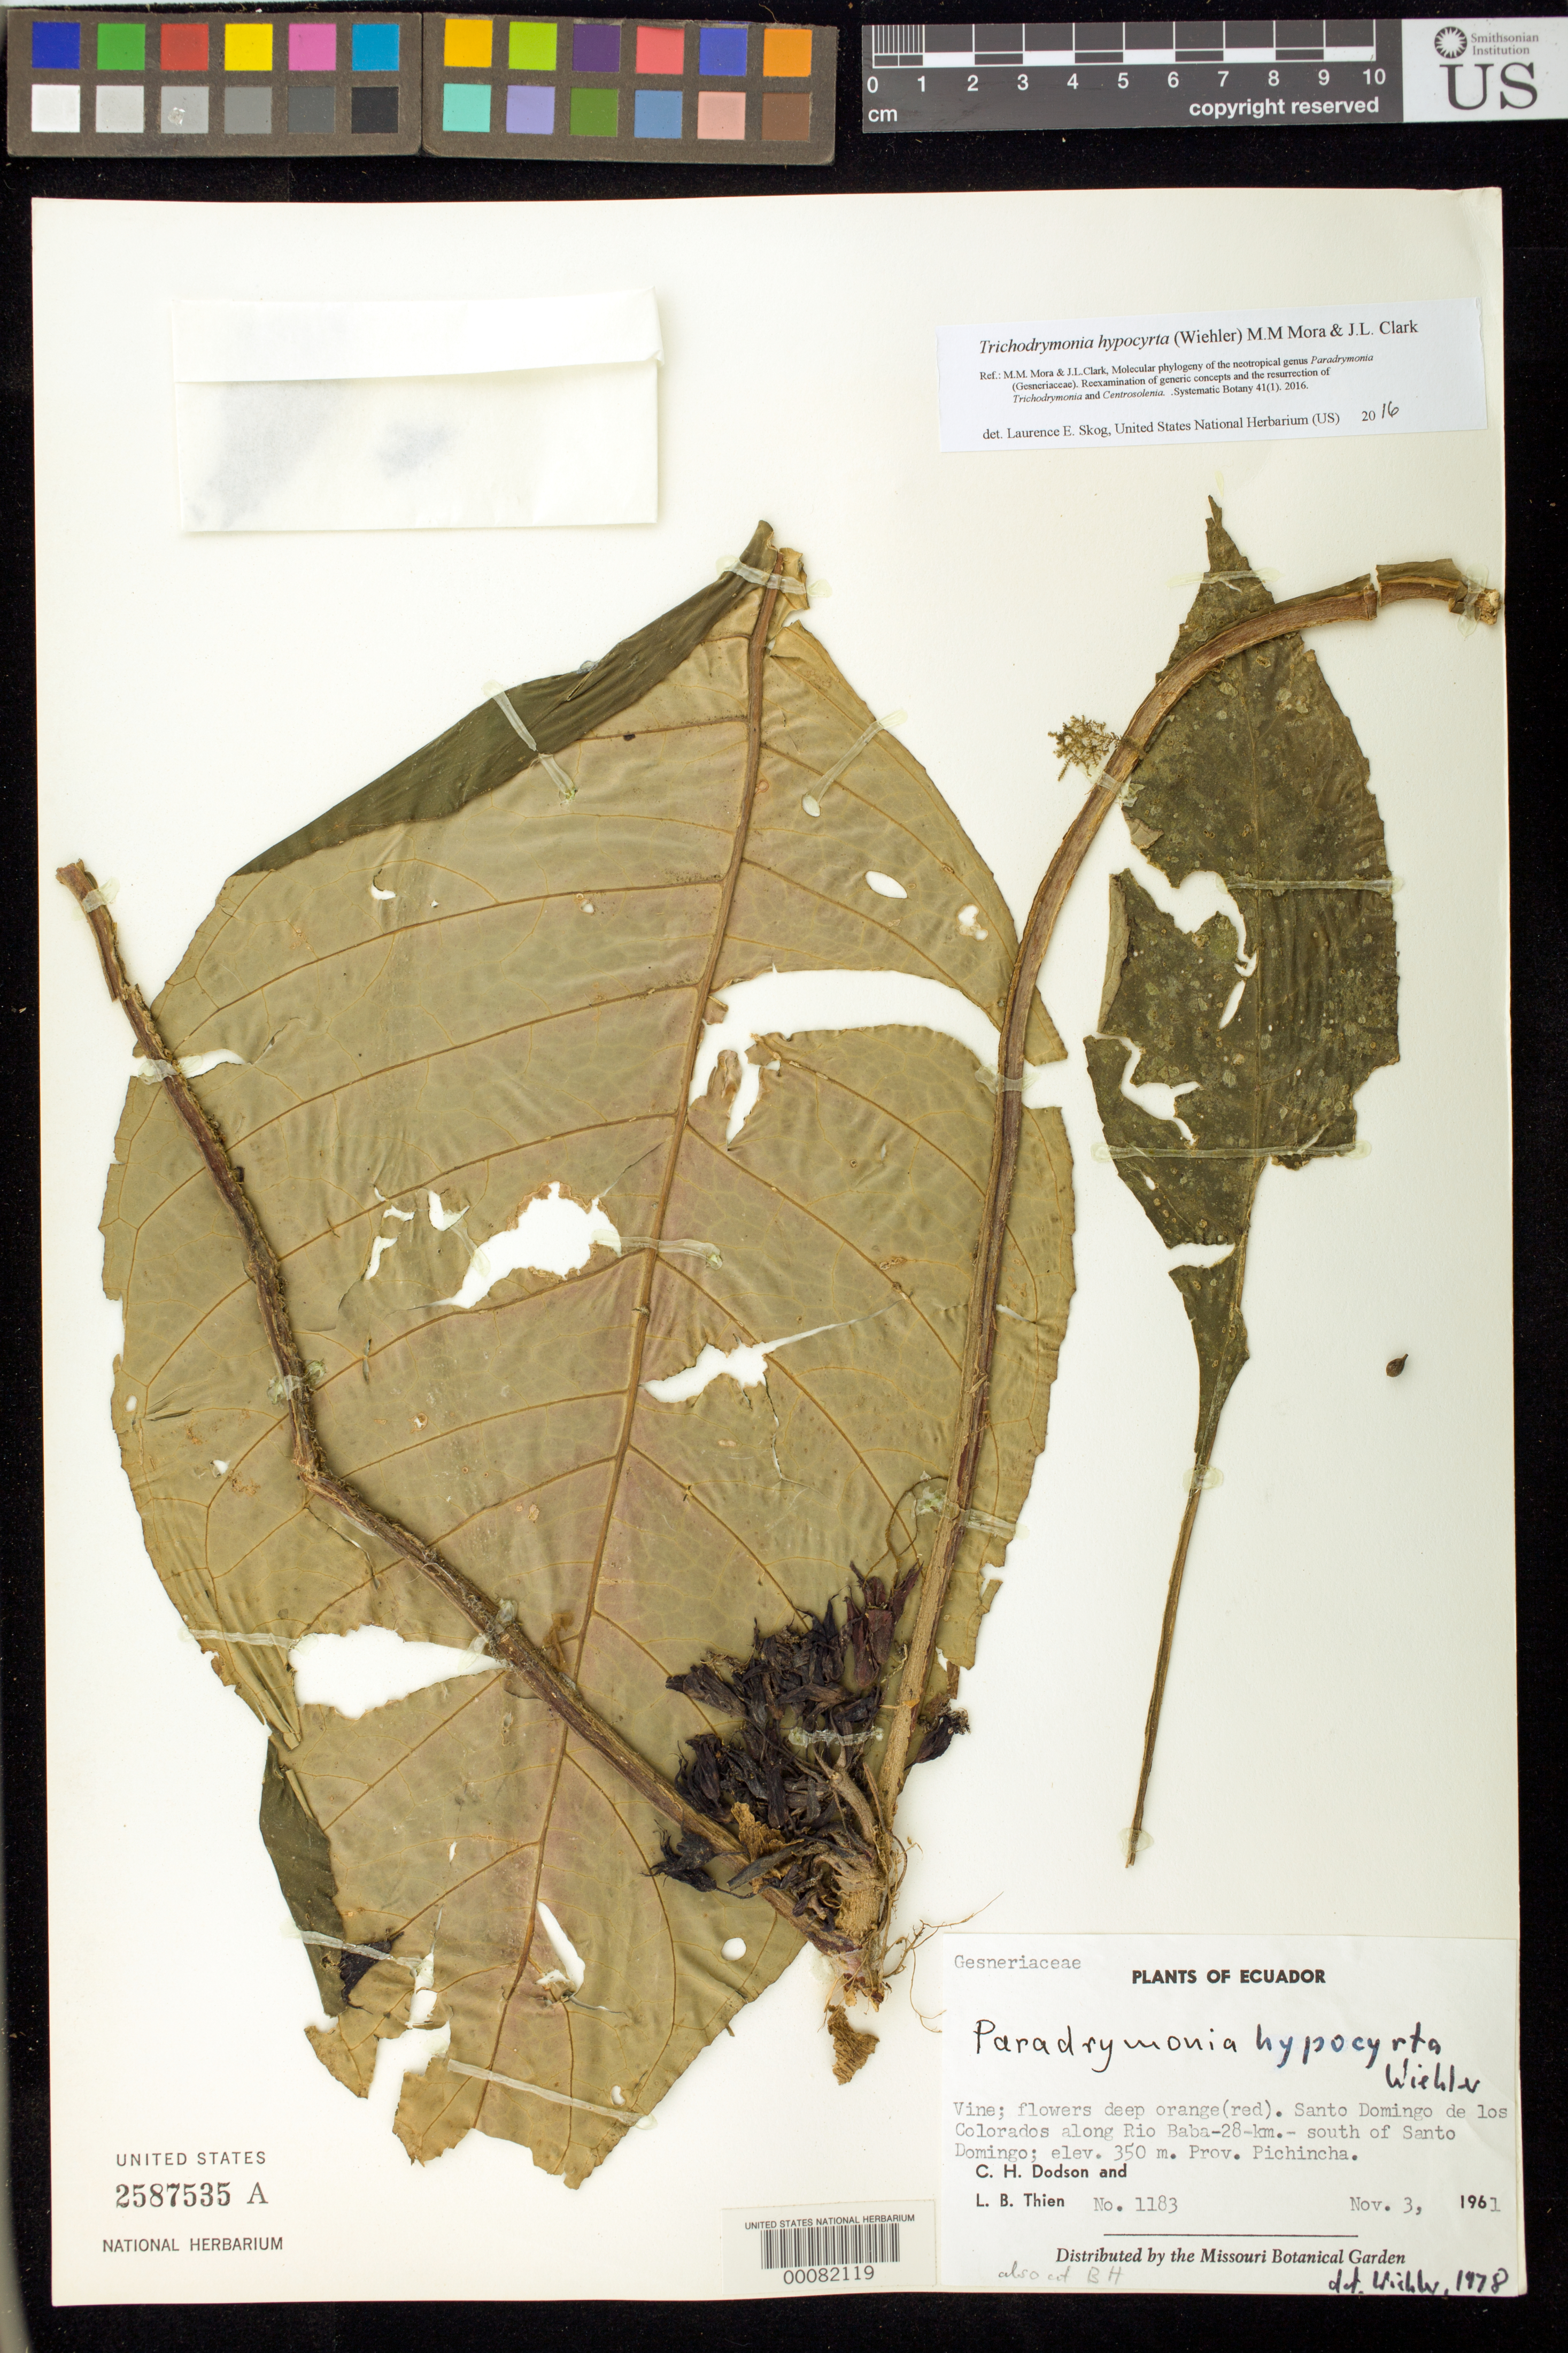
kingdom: Plantae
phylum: Tracheophyta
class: Magnoliopsida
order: Lamiales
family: Gesneriaceae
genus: Trichodrymonia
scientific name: Trichodrymonia hypocyrta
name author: (Wiehler) M.M. Mora & J.L. Clark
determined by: Skog, Laurence E.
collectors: C. H. Dodson & L. Thien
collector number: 1183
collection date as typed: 03 Nov 1961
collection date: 1961-11-03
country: Ecuador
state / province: Pichincha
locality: Santo Domingo de los Colorados along Rio Baba 28 km S of Santo Domingo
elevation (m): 350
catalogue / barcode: US 2587535A